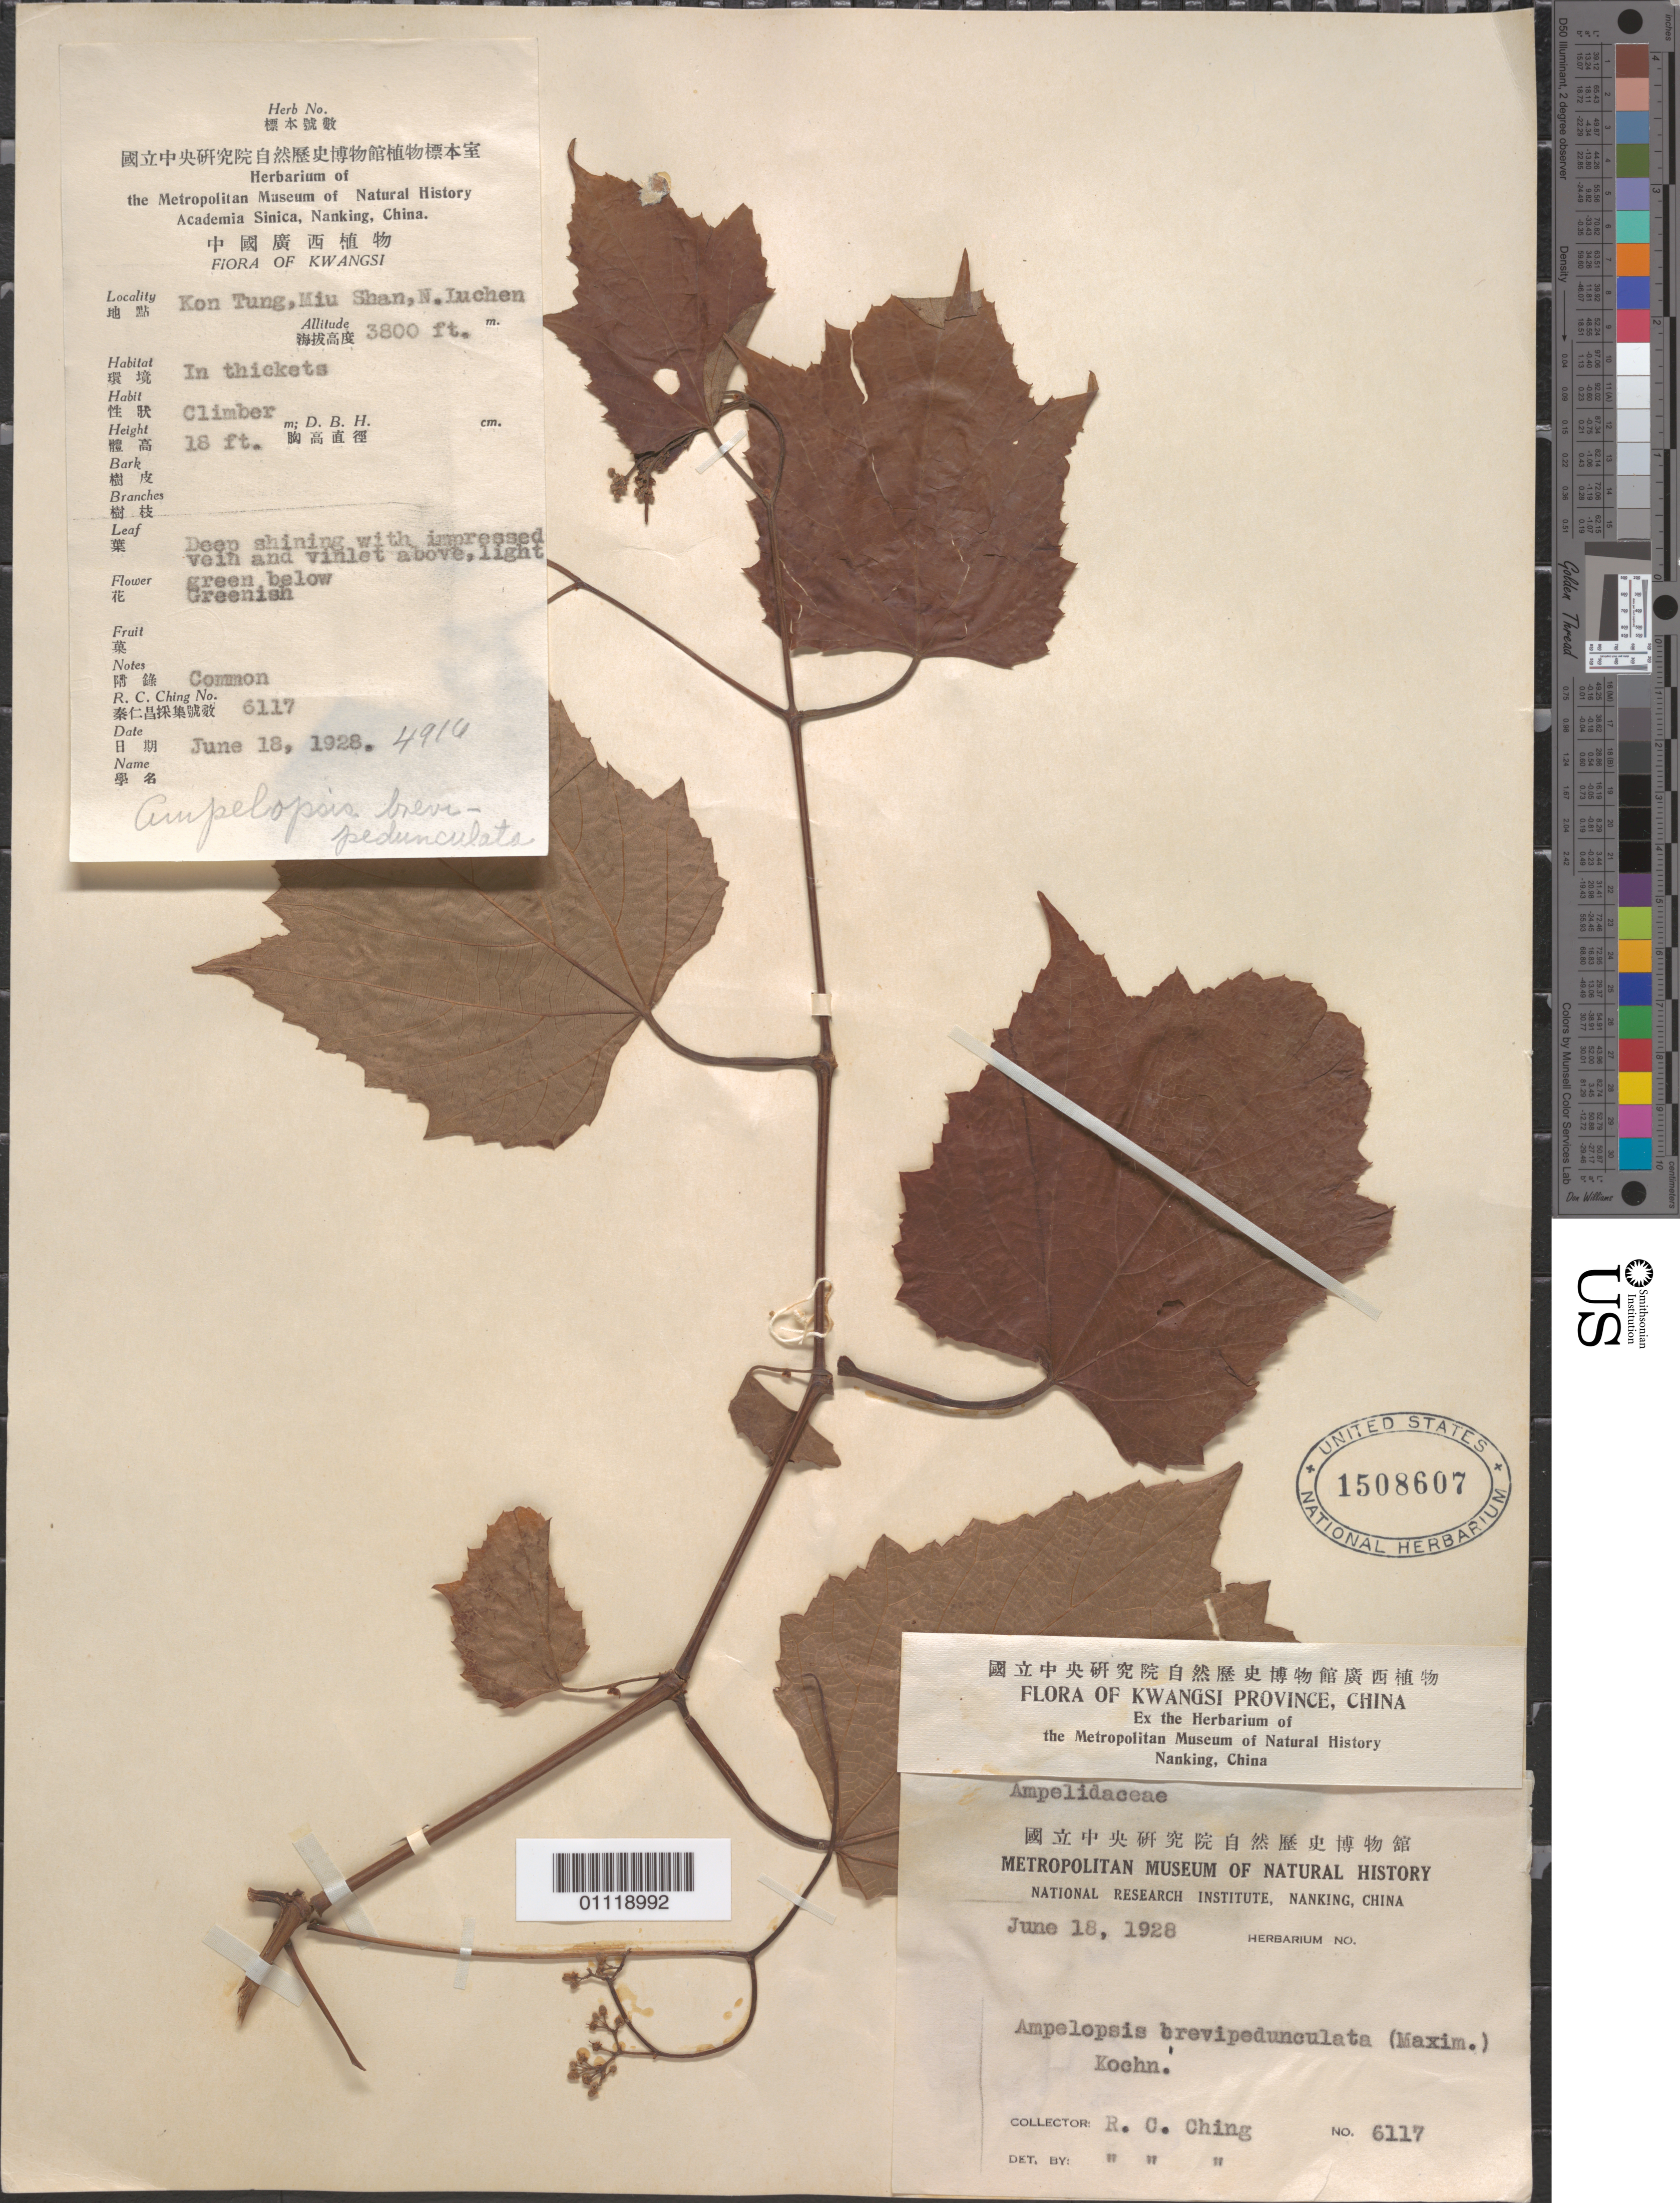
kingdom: Plantae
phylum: Tracheophyta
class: Magnoliopsida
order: Vitales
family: Vitaceae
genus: Ampelopsis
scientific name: Ampelopsis brevipedunculata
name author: (Maxim.) Trautv.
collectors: R. C. Ching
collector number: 6117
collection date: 1928-06-18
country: China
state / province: Jiangxi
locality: Nanjing.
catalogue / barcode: US 1508607